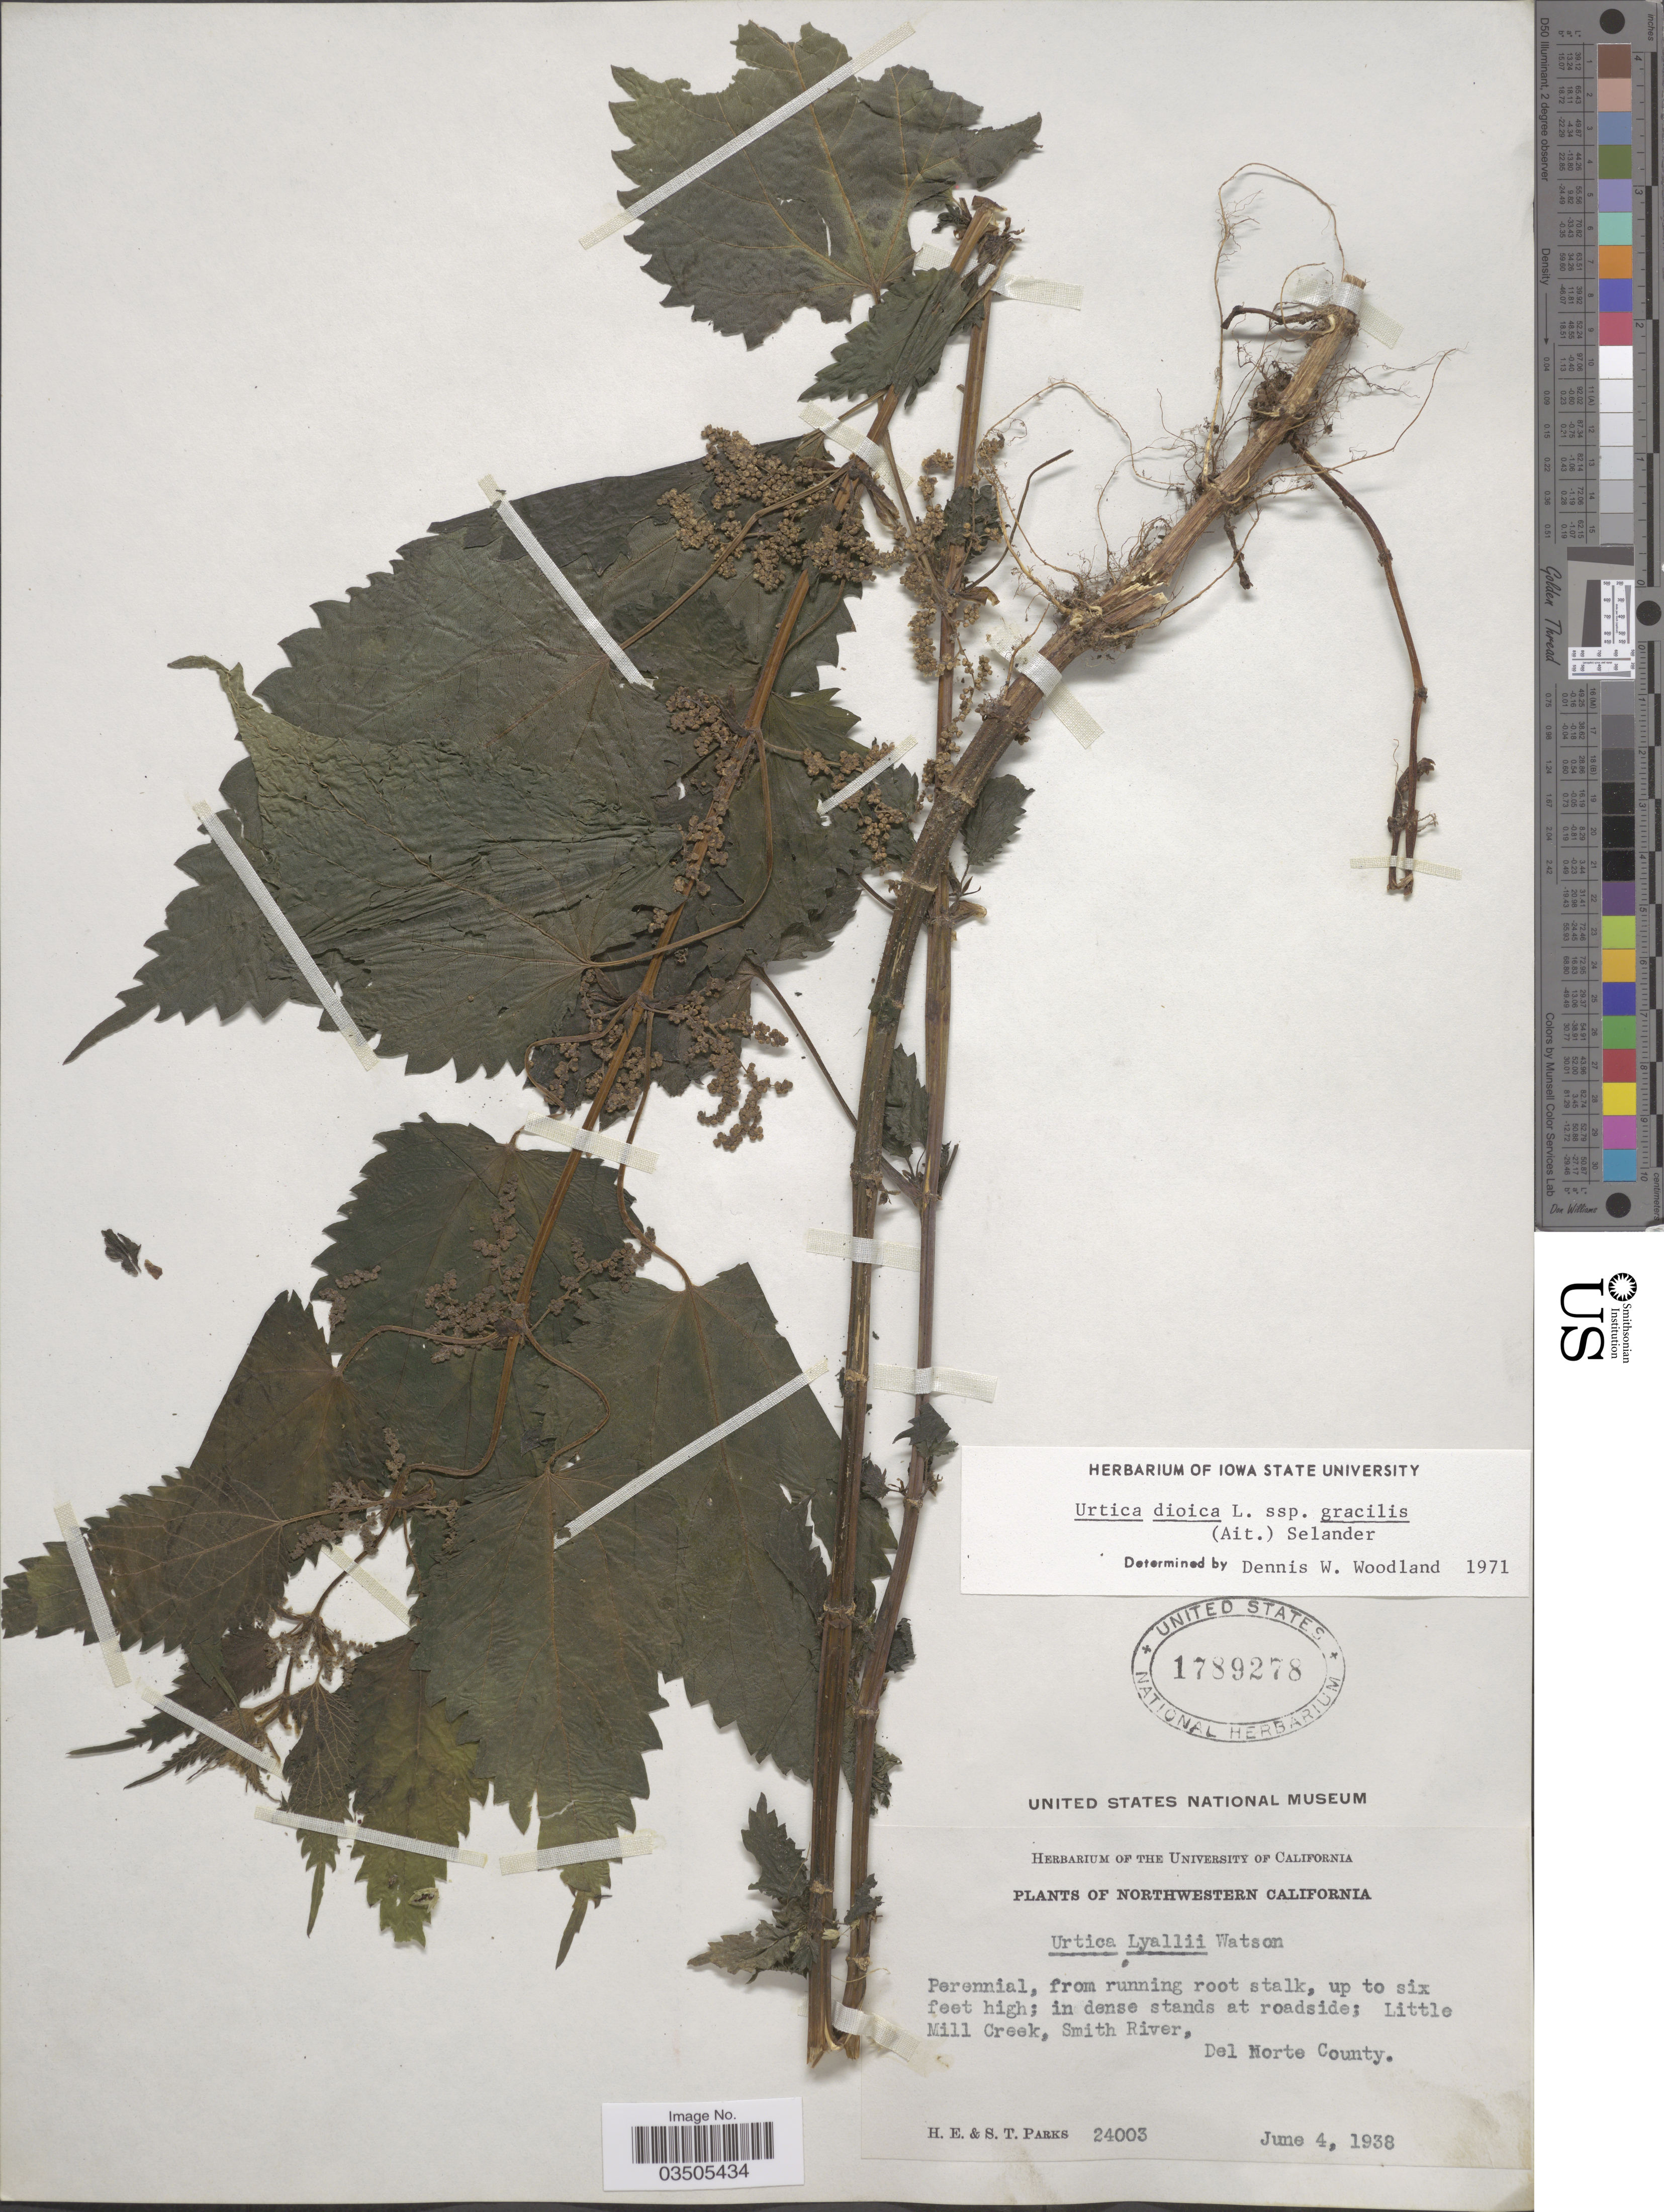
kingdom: Plantae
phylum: Tracheophyta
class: Magnoliopsida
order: Rosales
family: Urticaceae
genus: Urtica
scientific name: Urtica dioica subsp. gracilis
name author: L.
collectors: H. E. Parks & S. Parks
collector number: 24003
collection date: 1938-06-04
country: United States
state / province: California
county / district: Del Norte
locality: Northwestern California. Little Mill Creek, Smith River, Del Norte County.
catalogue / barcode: US 1789278